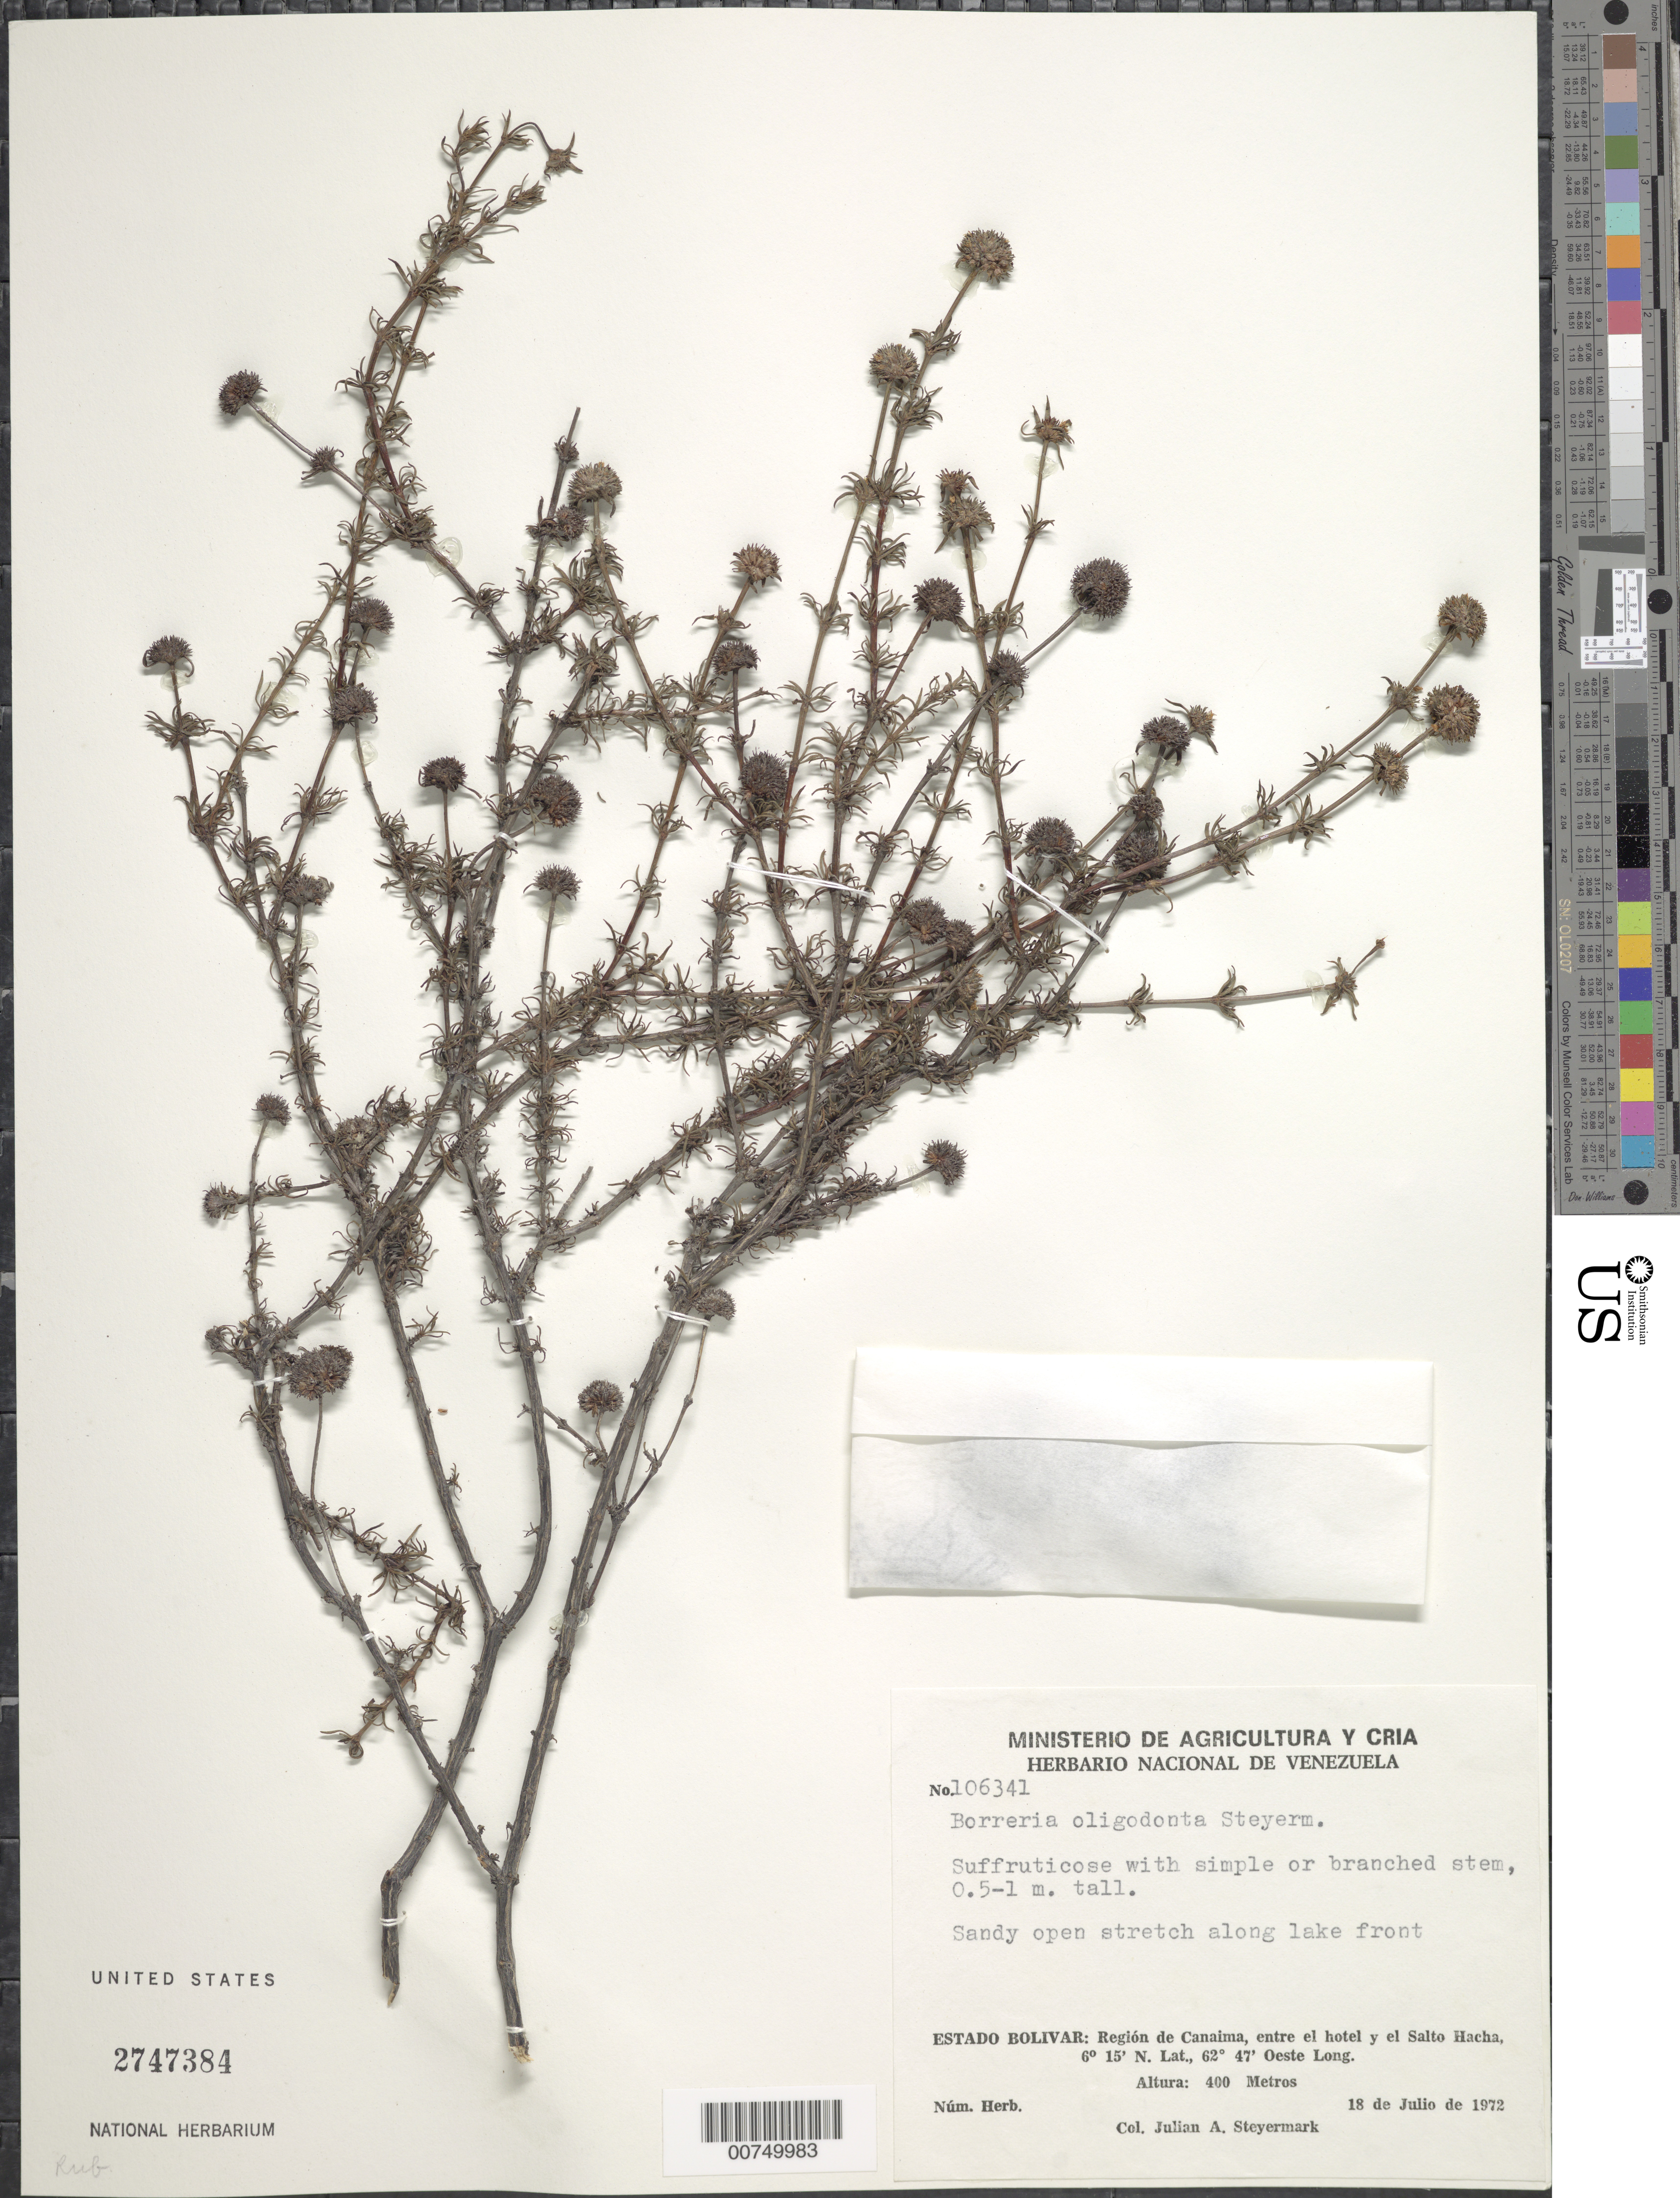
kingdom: Plantae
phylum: Tracheophyta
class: Magnoliopsida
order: Gentianales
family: Rubiaceae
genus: Borreria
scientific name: Borreria oligodonta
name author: Steyerm.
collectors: J. Steyermark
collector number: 106341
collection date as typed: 18-Jul-72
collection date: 1972-07-18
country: Venezuela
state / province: Bolívar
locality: Canaima, entre el hotel y el Salto Hacha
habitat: Sandy open stretch along lake front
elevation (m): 400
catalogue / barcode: US 2747384